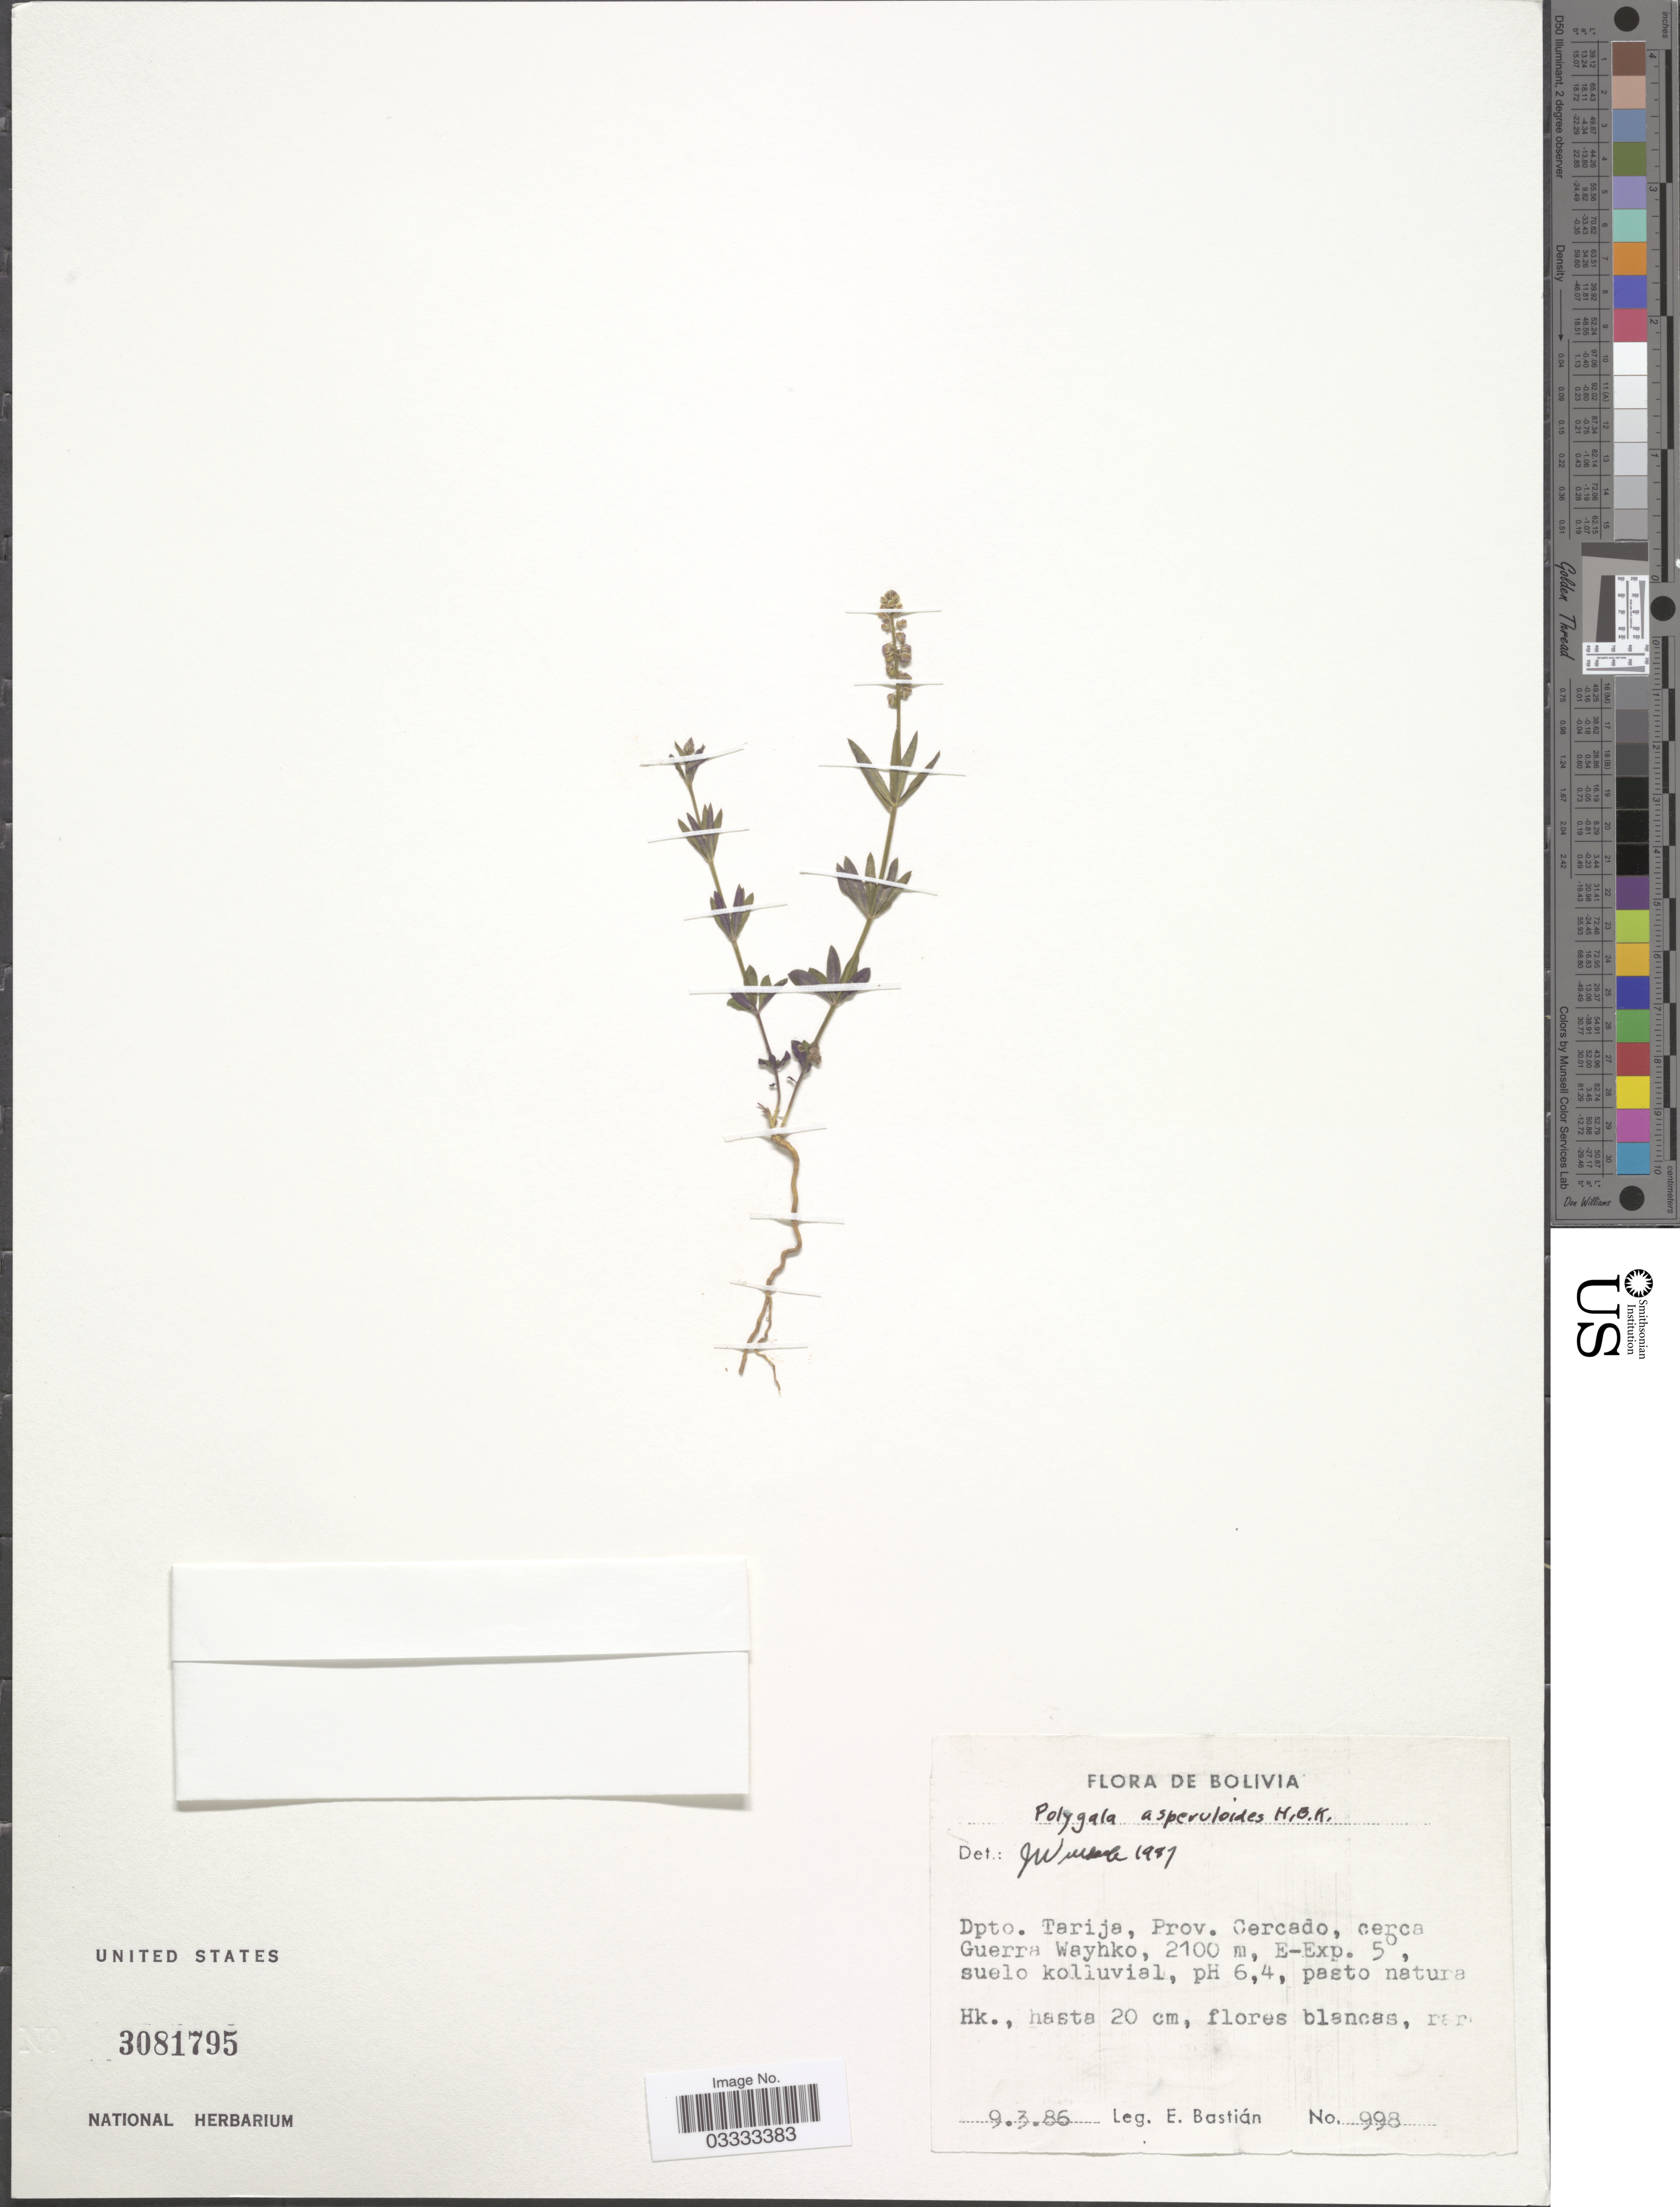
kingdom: Plantae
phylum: Tracheophyta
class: Magnoliopsida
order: Fabales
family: Polygalaceae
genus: Polygala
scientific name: Polygala asperuloides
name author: Kunth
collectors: E. Bastian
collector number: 998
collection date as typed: Transcribed d/m/y: 9/3/86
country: Bolivia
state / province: Tarija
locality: Dpto. Tarija, Prov. Cercado, cerca Guerra Wayhko, E-Exp. 5°, suelo kolluvial, pH 6,4, pasto natura. [unsure placement]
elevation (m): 2100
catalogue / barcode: US 3081795